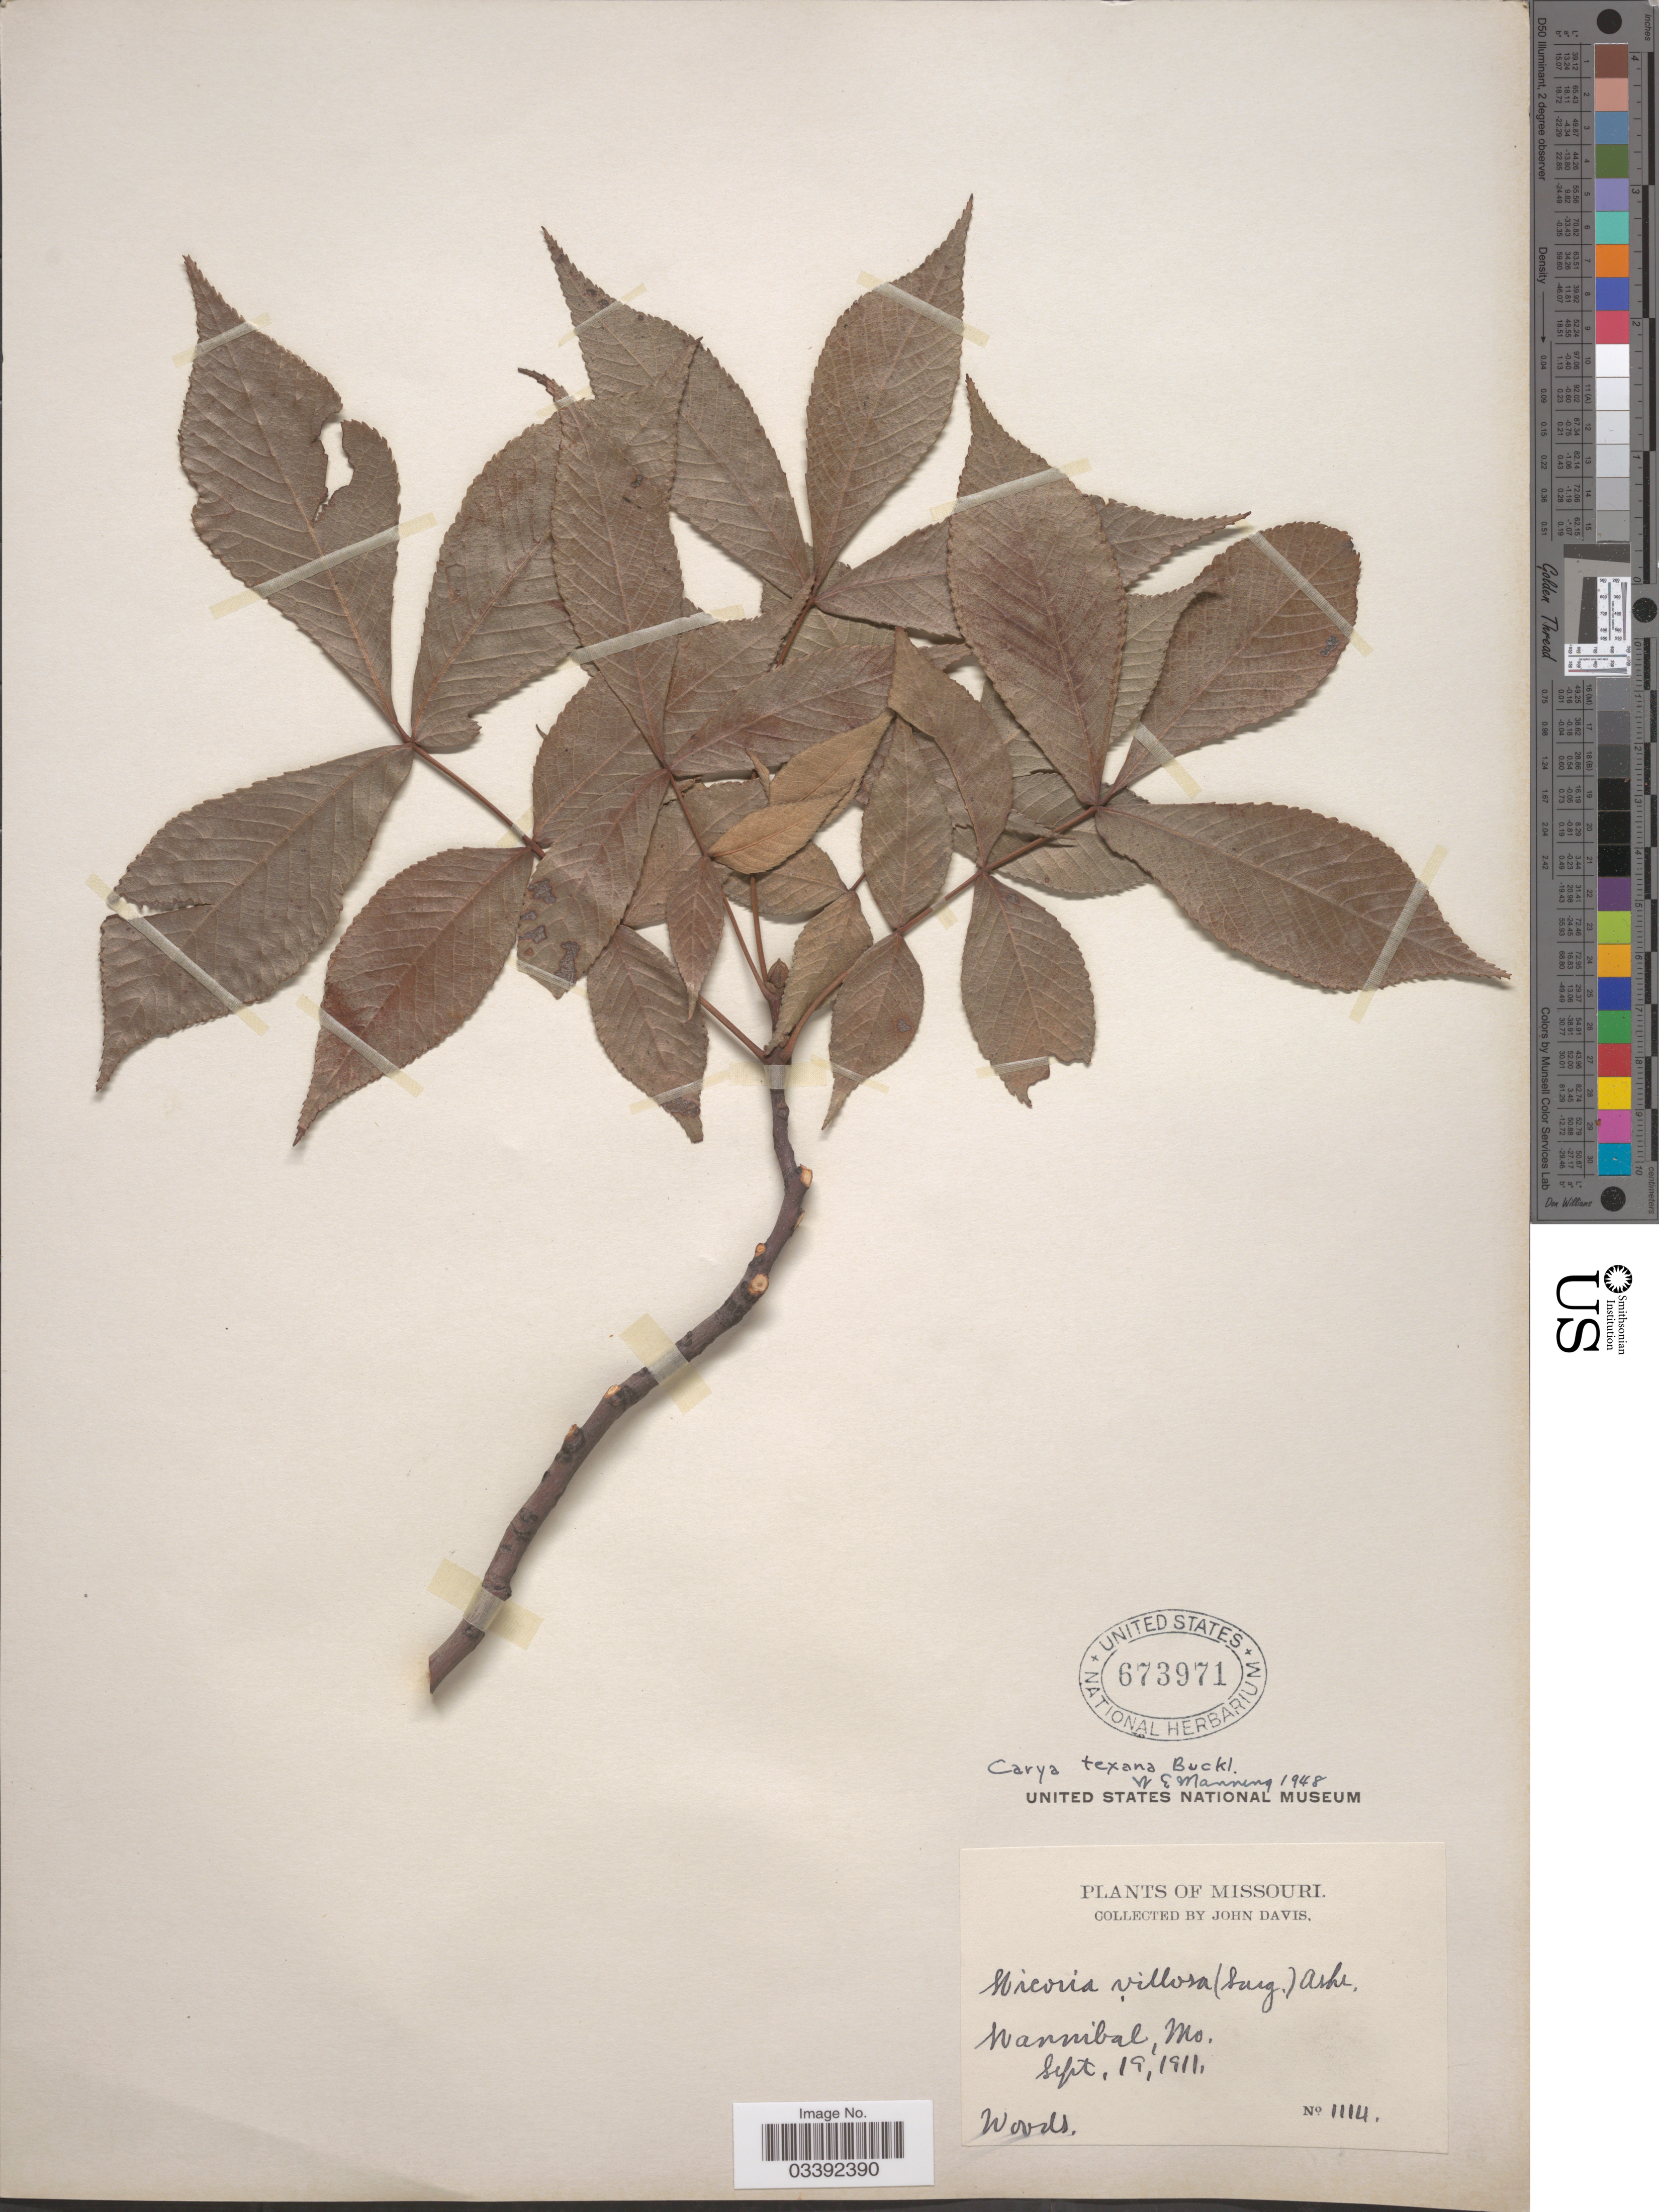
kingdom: Plantae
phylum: Tracheophyta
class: Magnoliopsida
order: Fagales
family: Juglandaceae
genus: Carya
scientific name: Carya texana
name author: Buckley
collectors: J. Davis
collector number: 1114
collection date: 1911-09-19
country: United States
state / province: Missouri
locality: Hannibal.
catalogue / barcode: US 673971